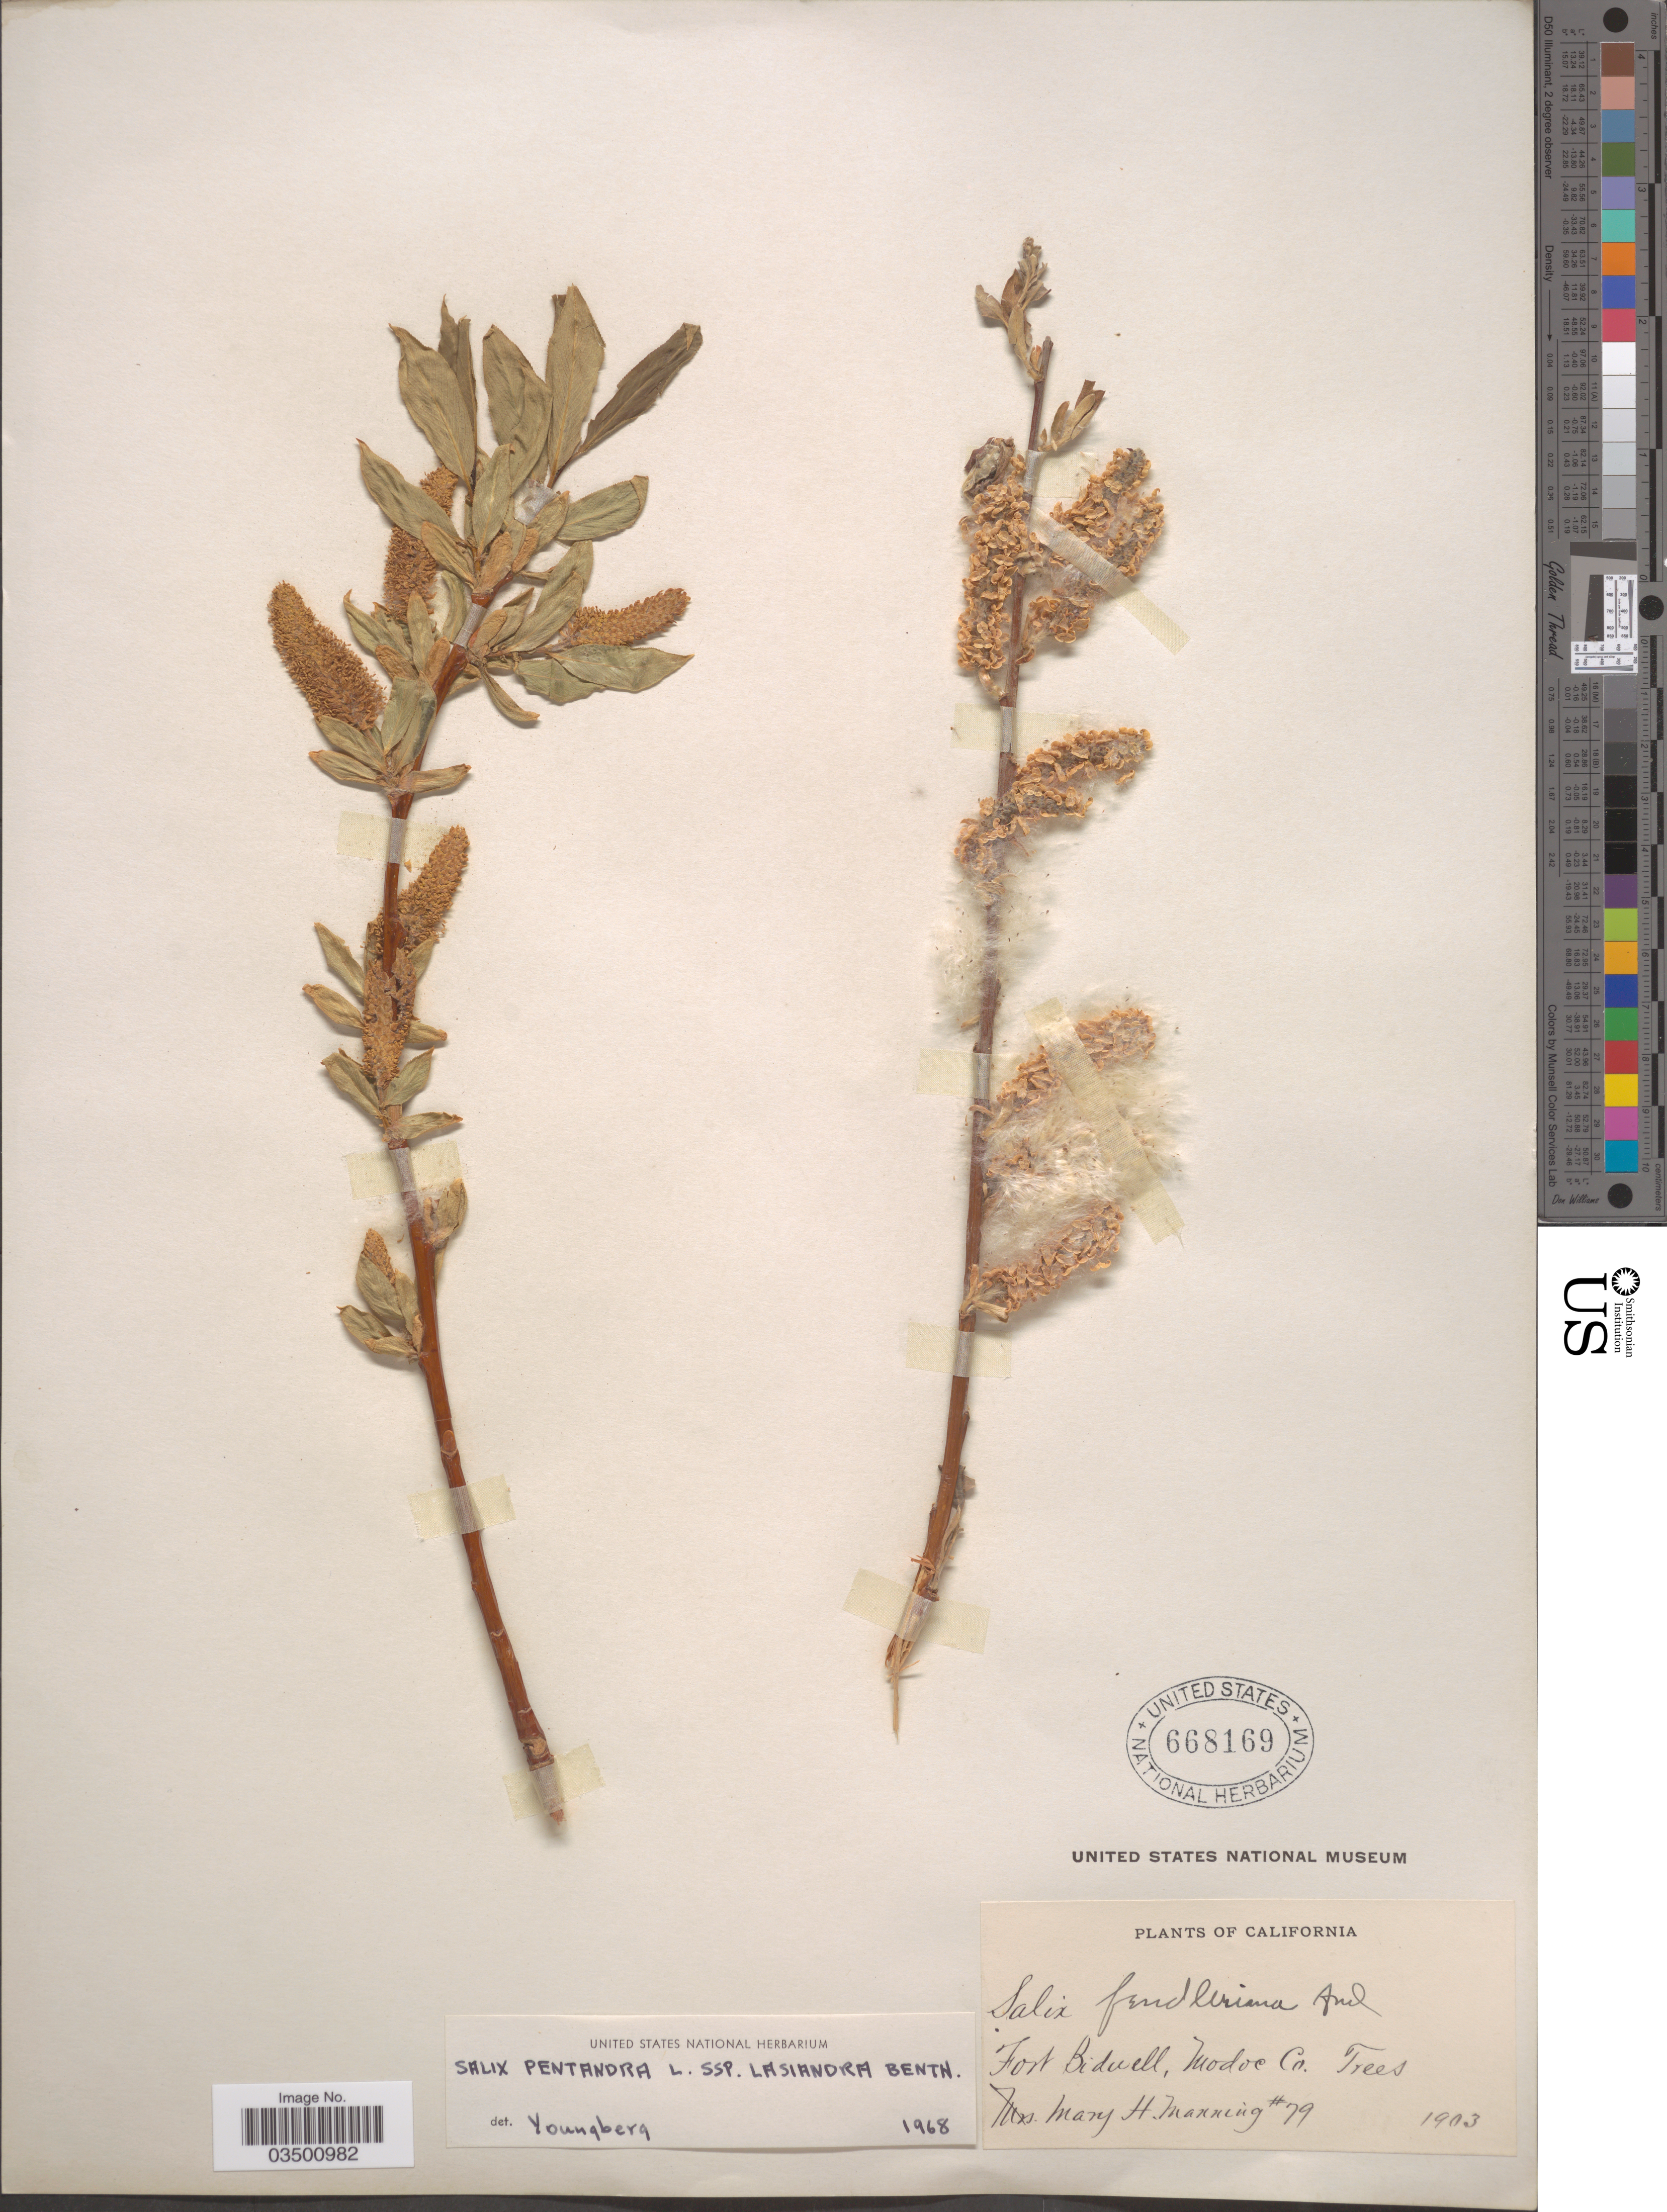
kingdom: Plantae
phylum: Tracheophyta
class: Magnoliopsida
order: Malpighiales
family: Salicaceae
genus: Salix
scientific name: Salix lasiandra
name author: Benth.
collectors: M. Manning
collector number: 79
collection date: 1903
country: United States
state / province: California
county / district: Modoc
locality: Fort Bidwell, Modoc Co.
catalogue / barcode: US 668169